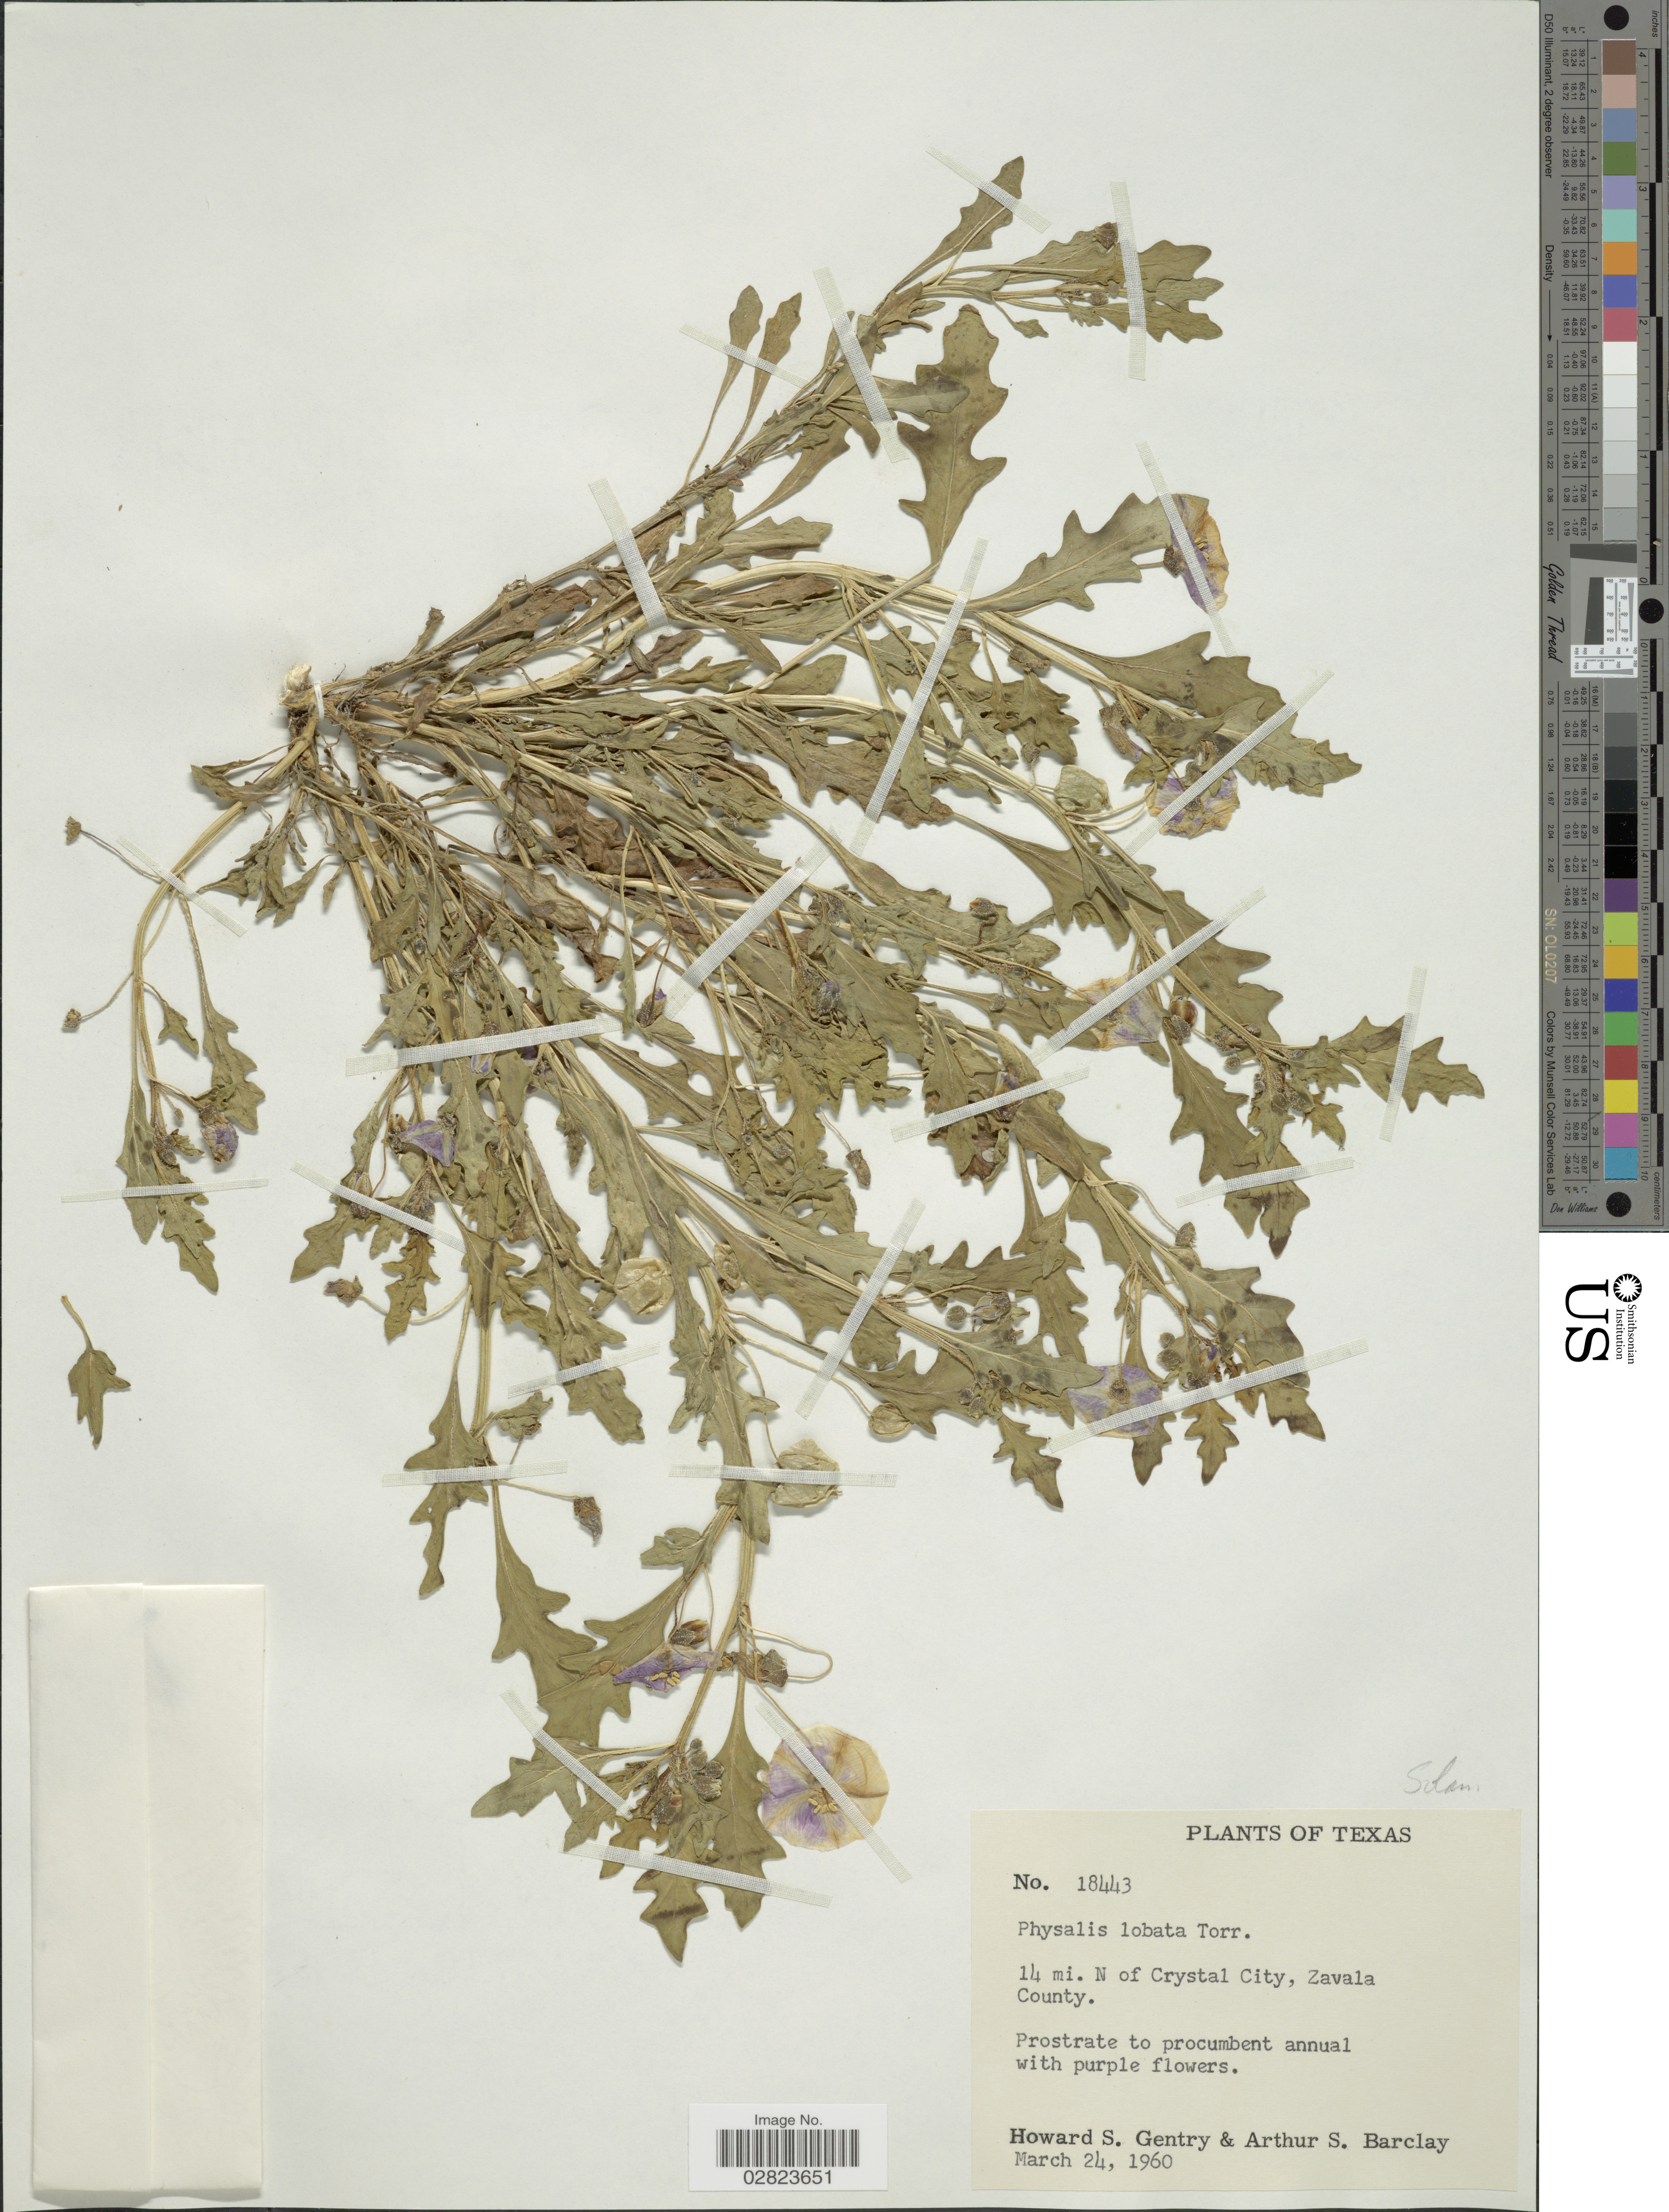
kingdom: Plantae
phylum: Tracheophyta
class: Magnoliopsida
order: Solanales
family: Solanaceae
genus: Physalis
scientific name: Physalis lobata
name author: Torr.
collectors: H. S. Gentry & A. S. Barclay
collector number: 18443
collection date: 1960-03-24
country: United States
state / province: Texas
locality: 14 mi. N of Crystal City, Zavala County.